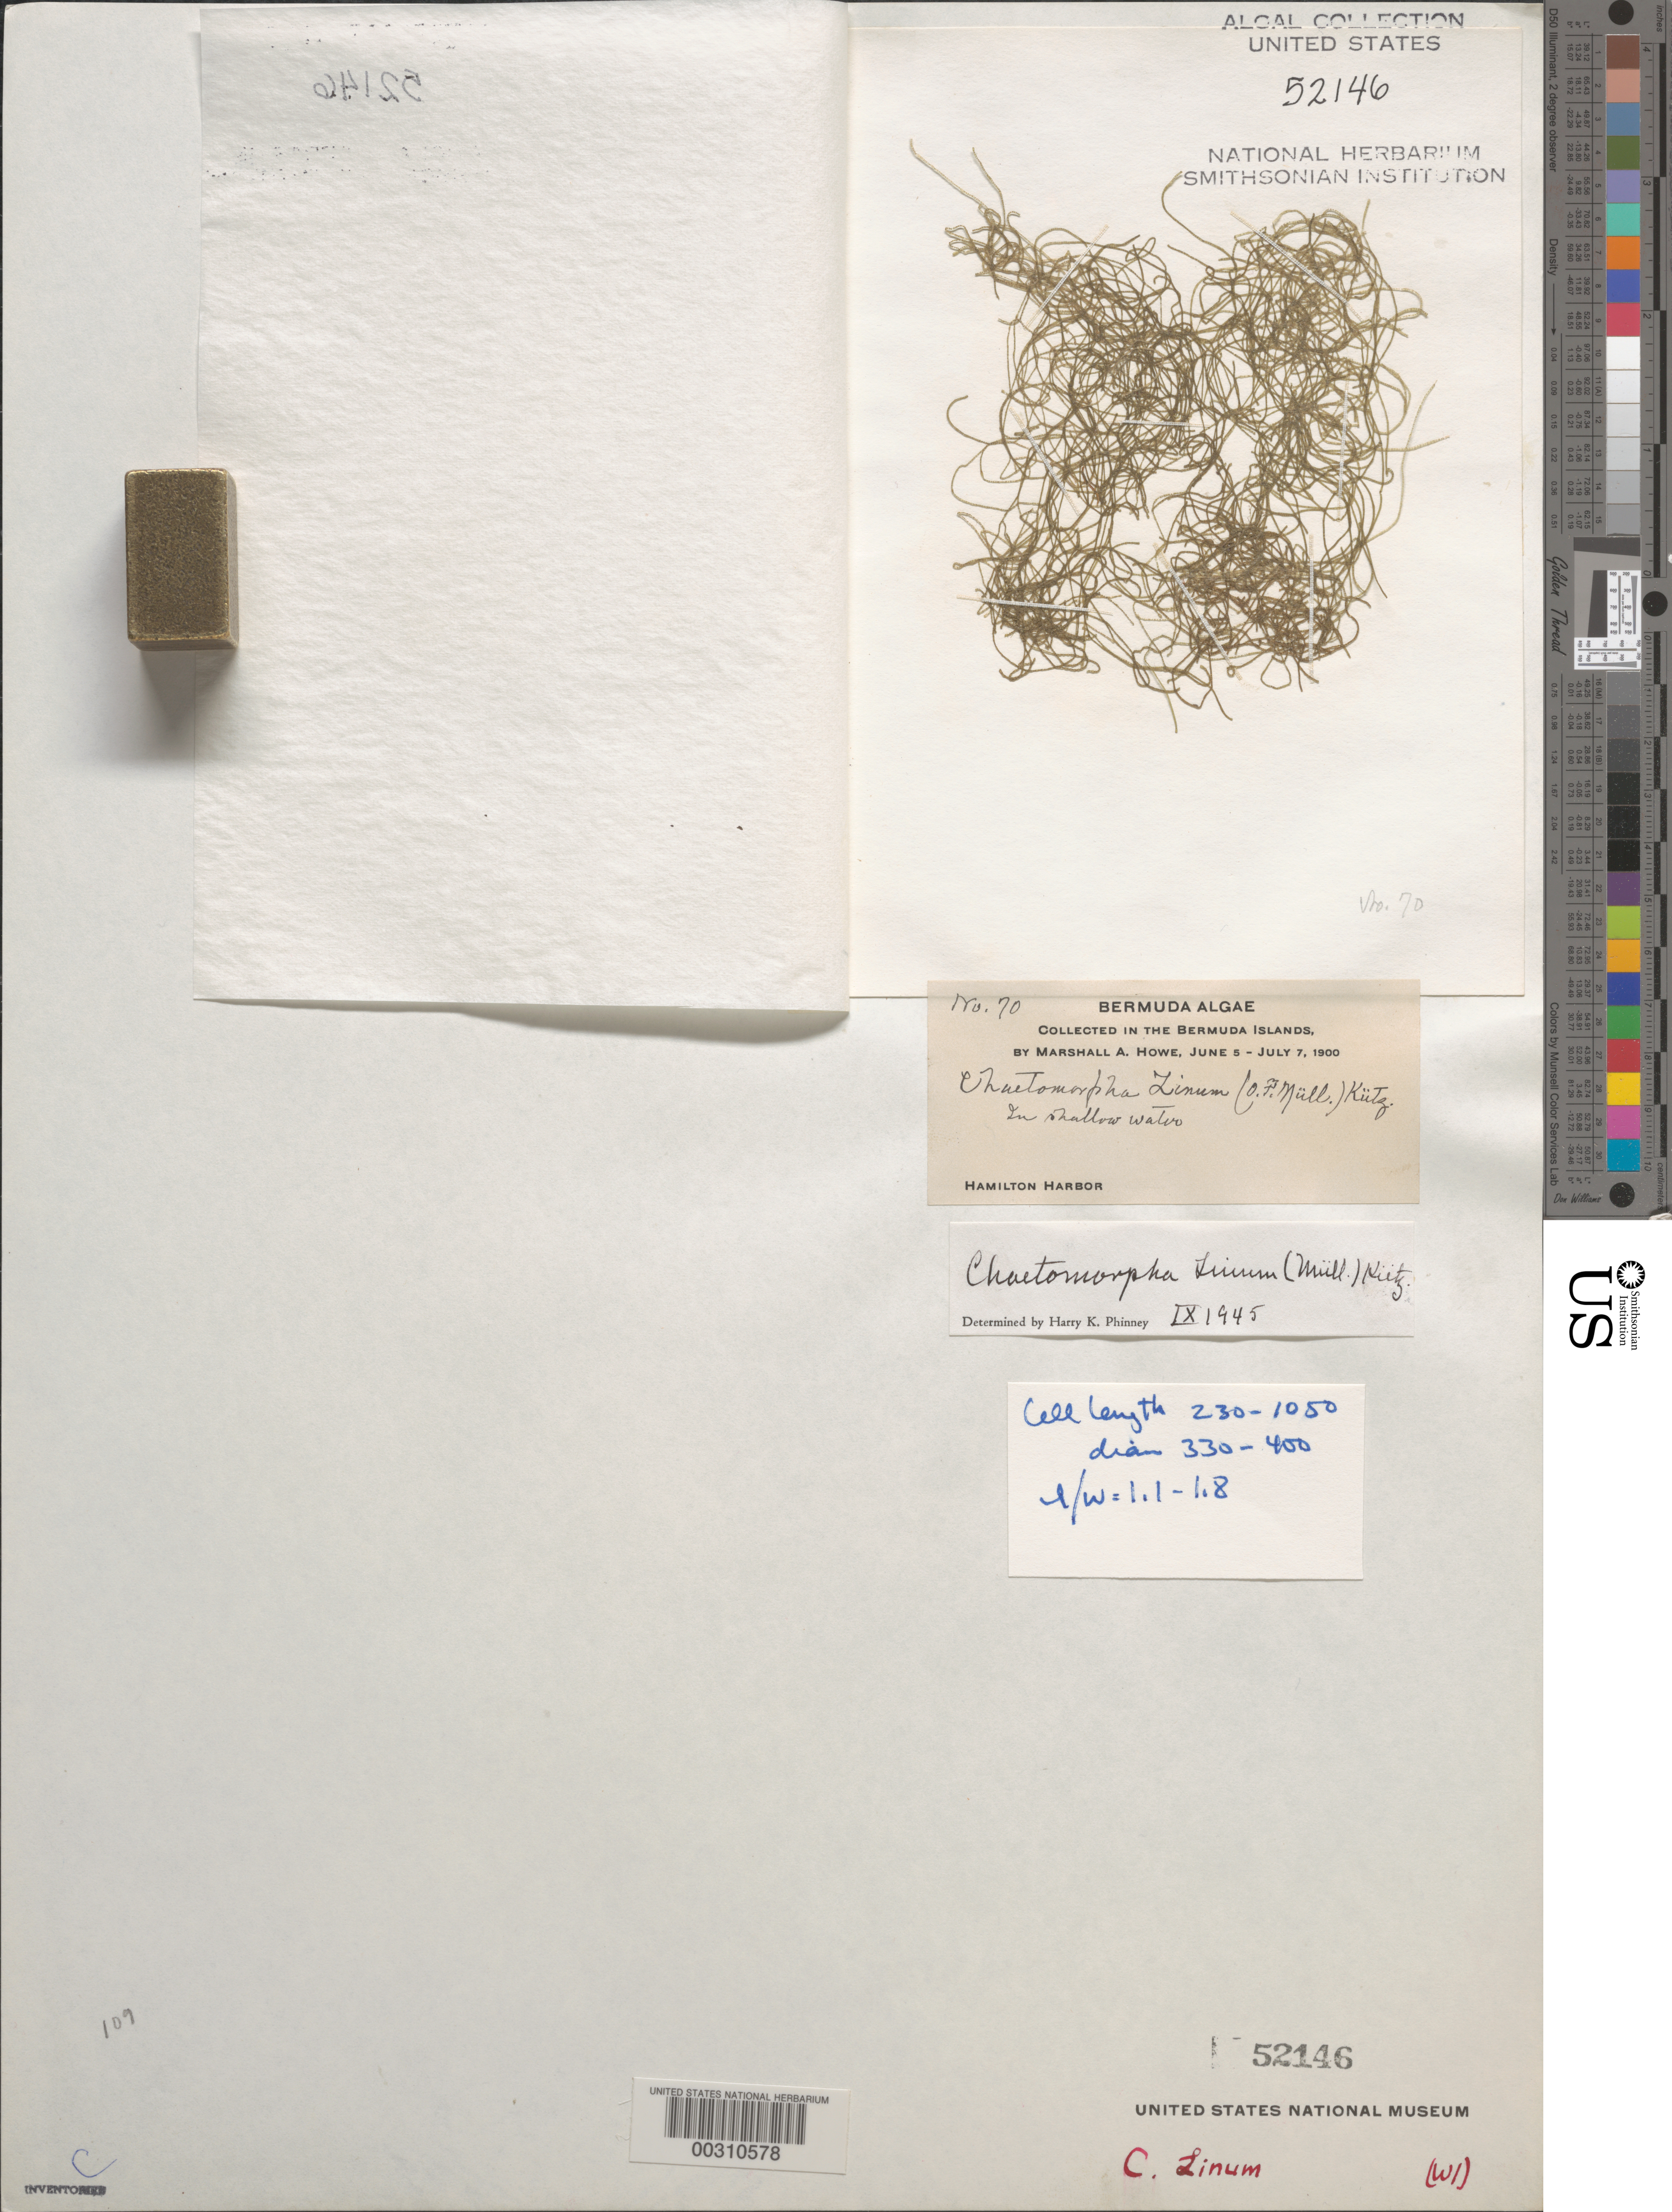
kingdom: Plantae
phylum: Chlorophyta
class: Ulvophyceae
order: Cladophorales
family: Cladophoraceae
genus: Chaetomorpha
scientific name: Chaetomorpha linum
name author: (O.F. Muell.) Kütz.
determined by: Phinney, H. K.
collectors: M. A. Howe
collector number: MAH 70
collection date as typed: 05 Jun 1900 TO 07 Jul 1900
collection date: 1900-06-05/1900-07-07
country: Bermuda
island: Bermuda Island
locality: Hamilton Harbor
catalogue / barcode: US 52146